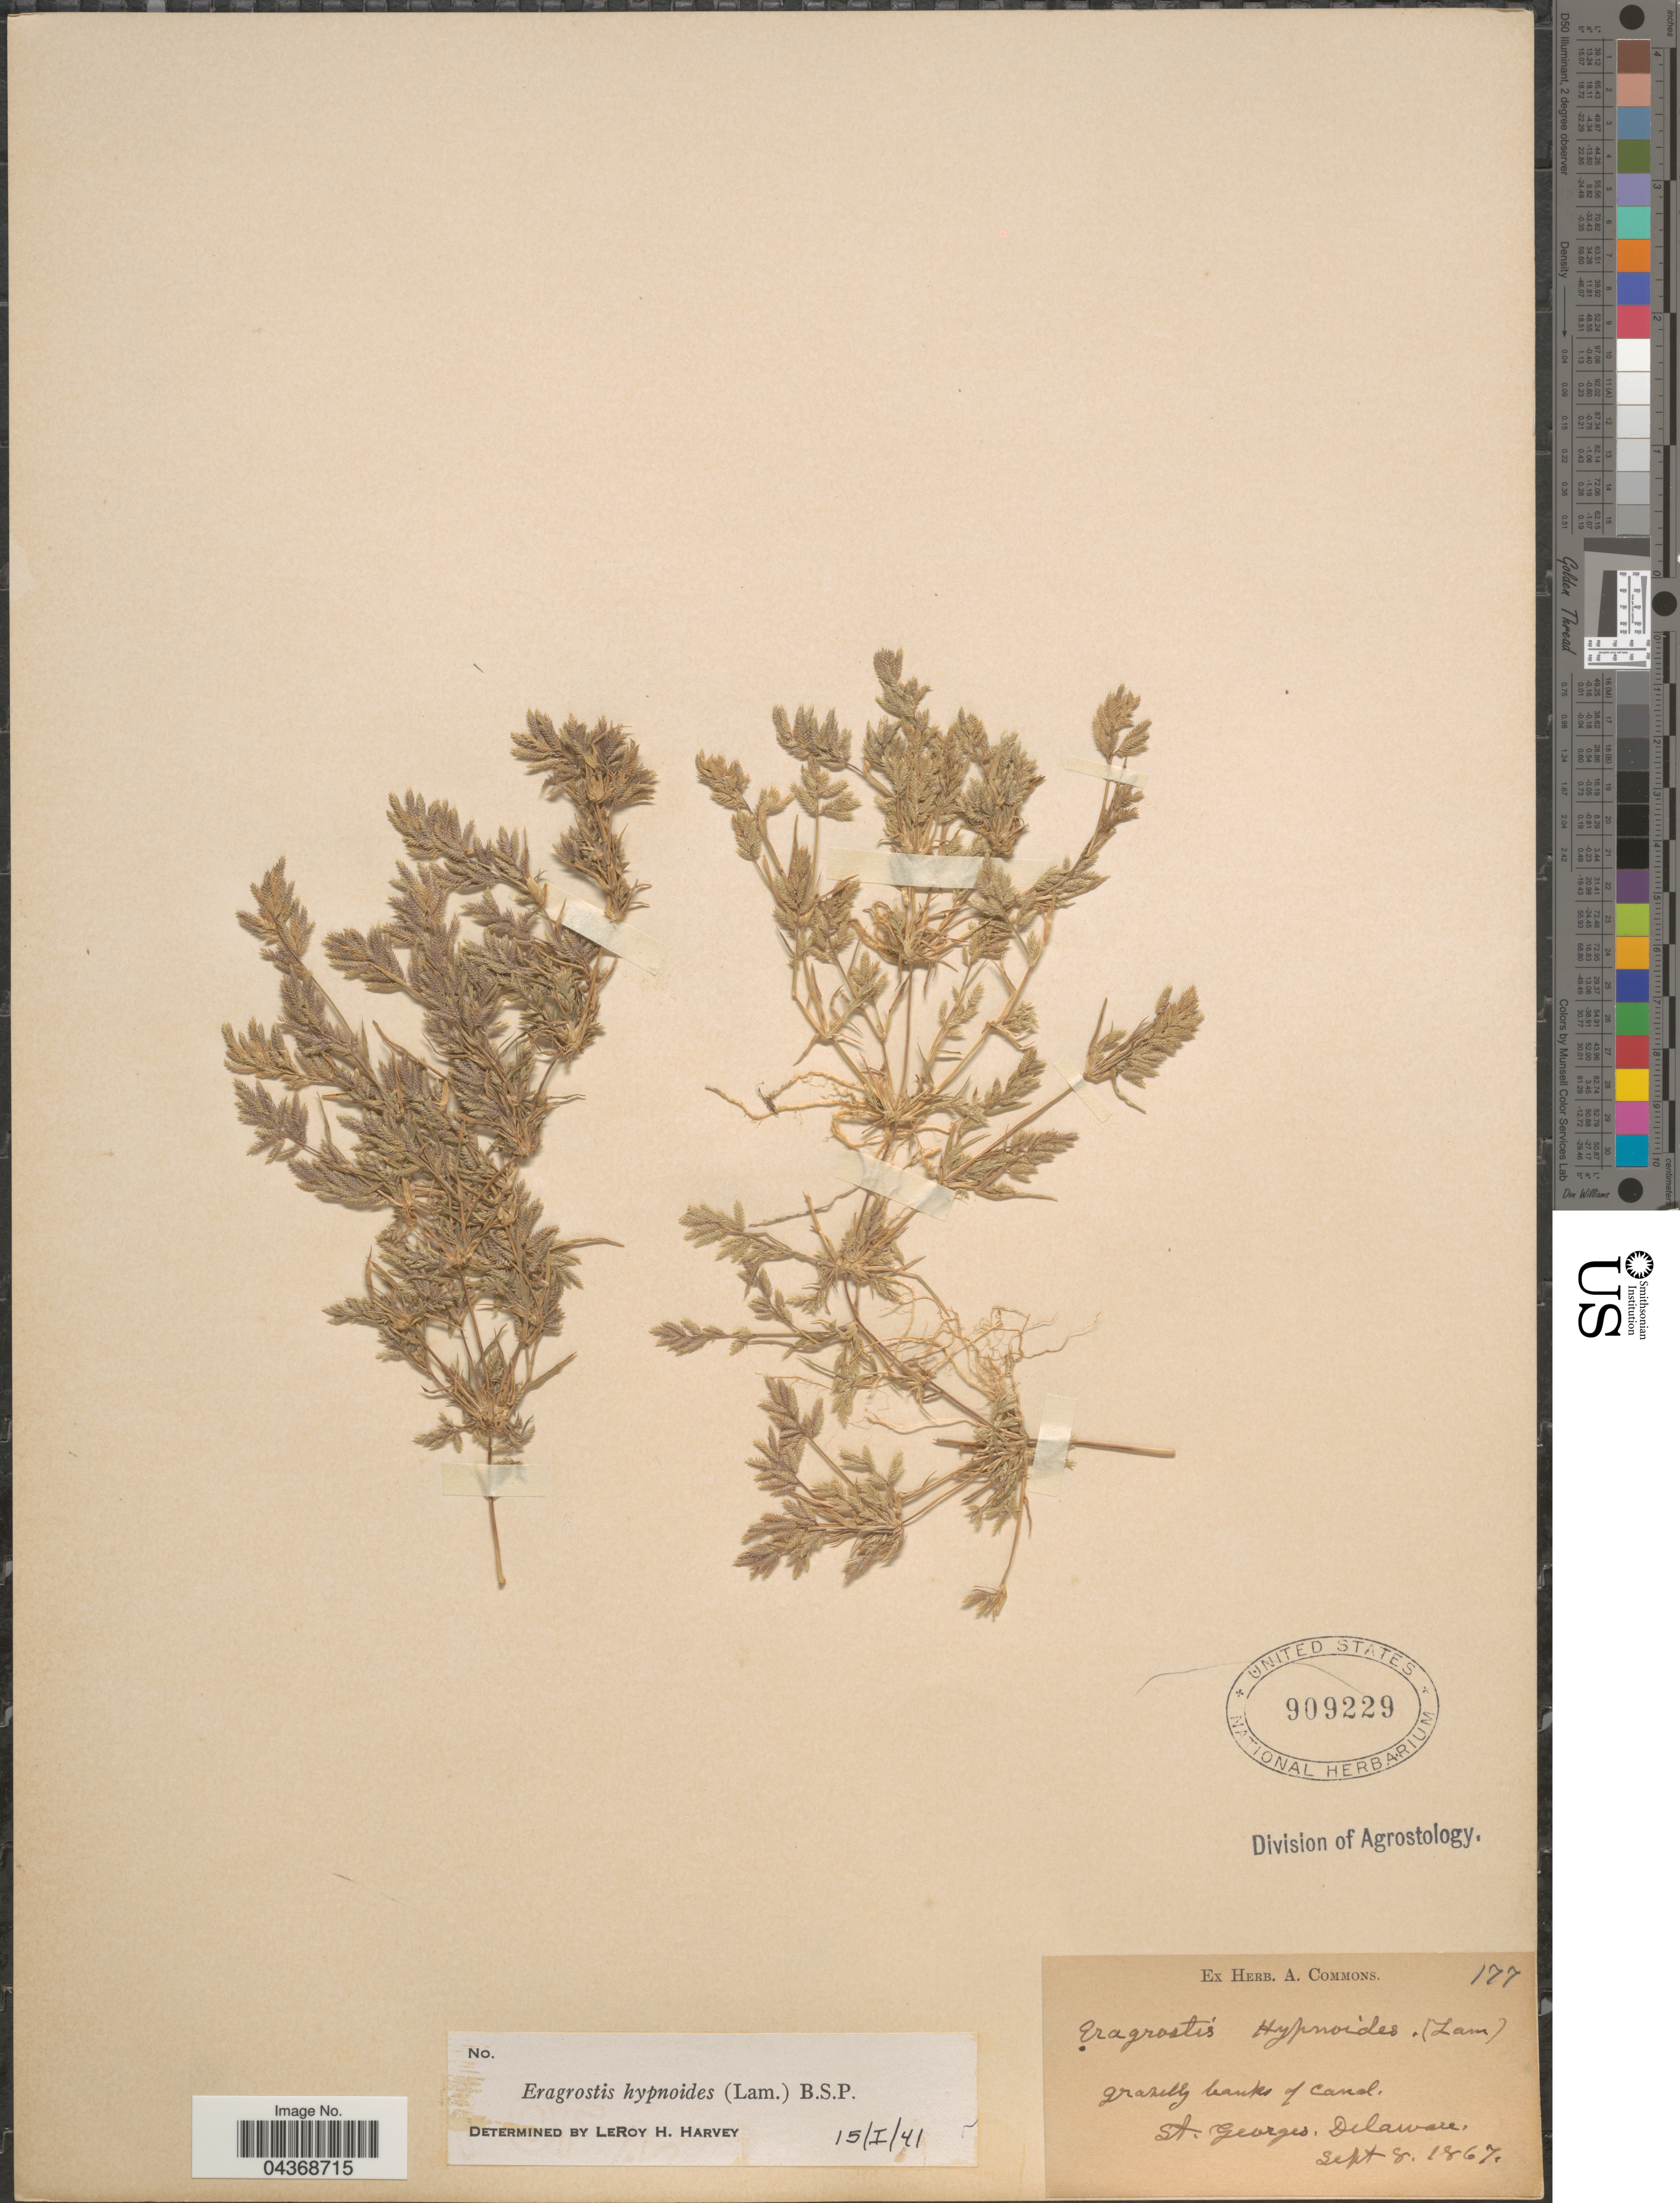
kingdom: Plantae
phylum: Tracheophyta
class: Liliopsida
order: Poales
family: Poaceae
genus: Eragrostis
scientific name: Eragrostis hypnoides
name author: (Lam.) Britton, Stearns & Poggenb.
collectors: ex herb. A. Commons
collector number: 177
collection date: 1867-09-08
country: United States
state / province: Delaware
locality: Gravelly banks of canal. St. Georges.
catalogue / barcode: US 909229